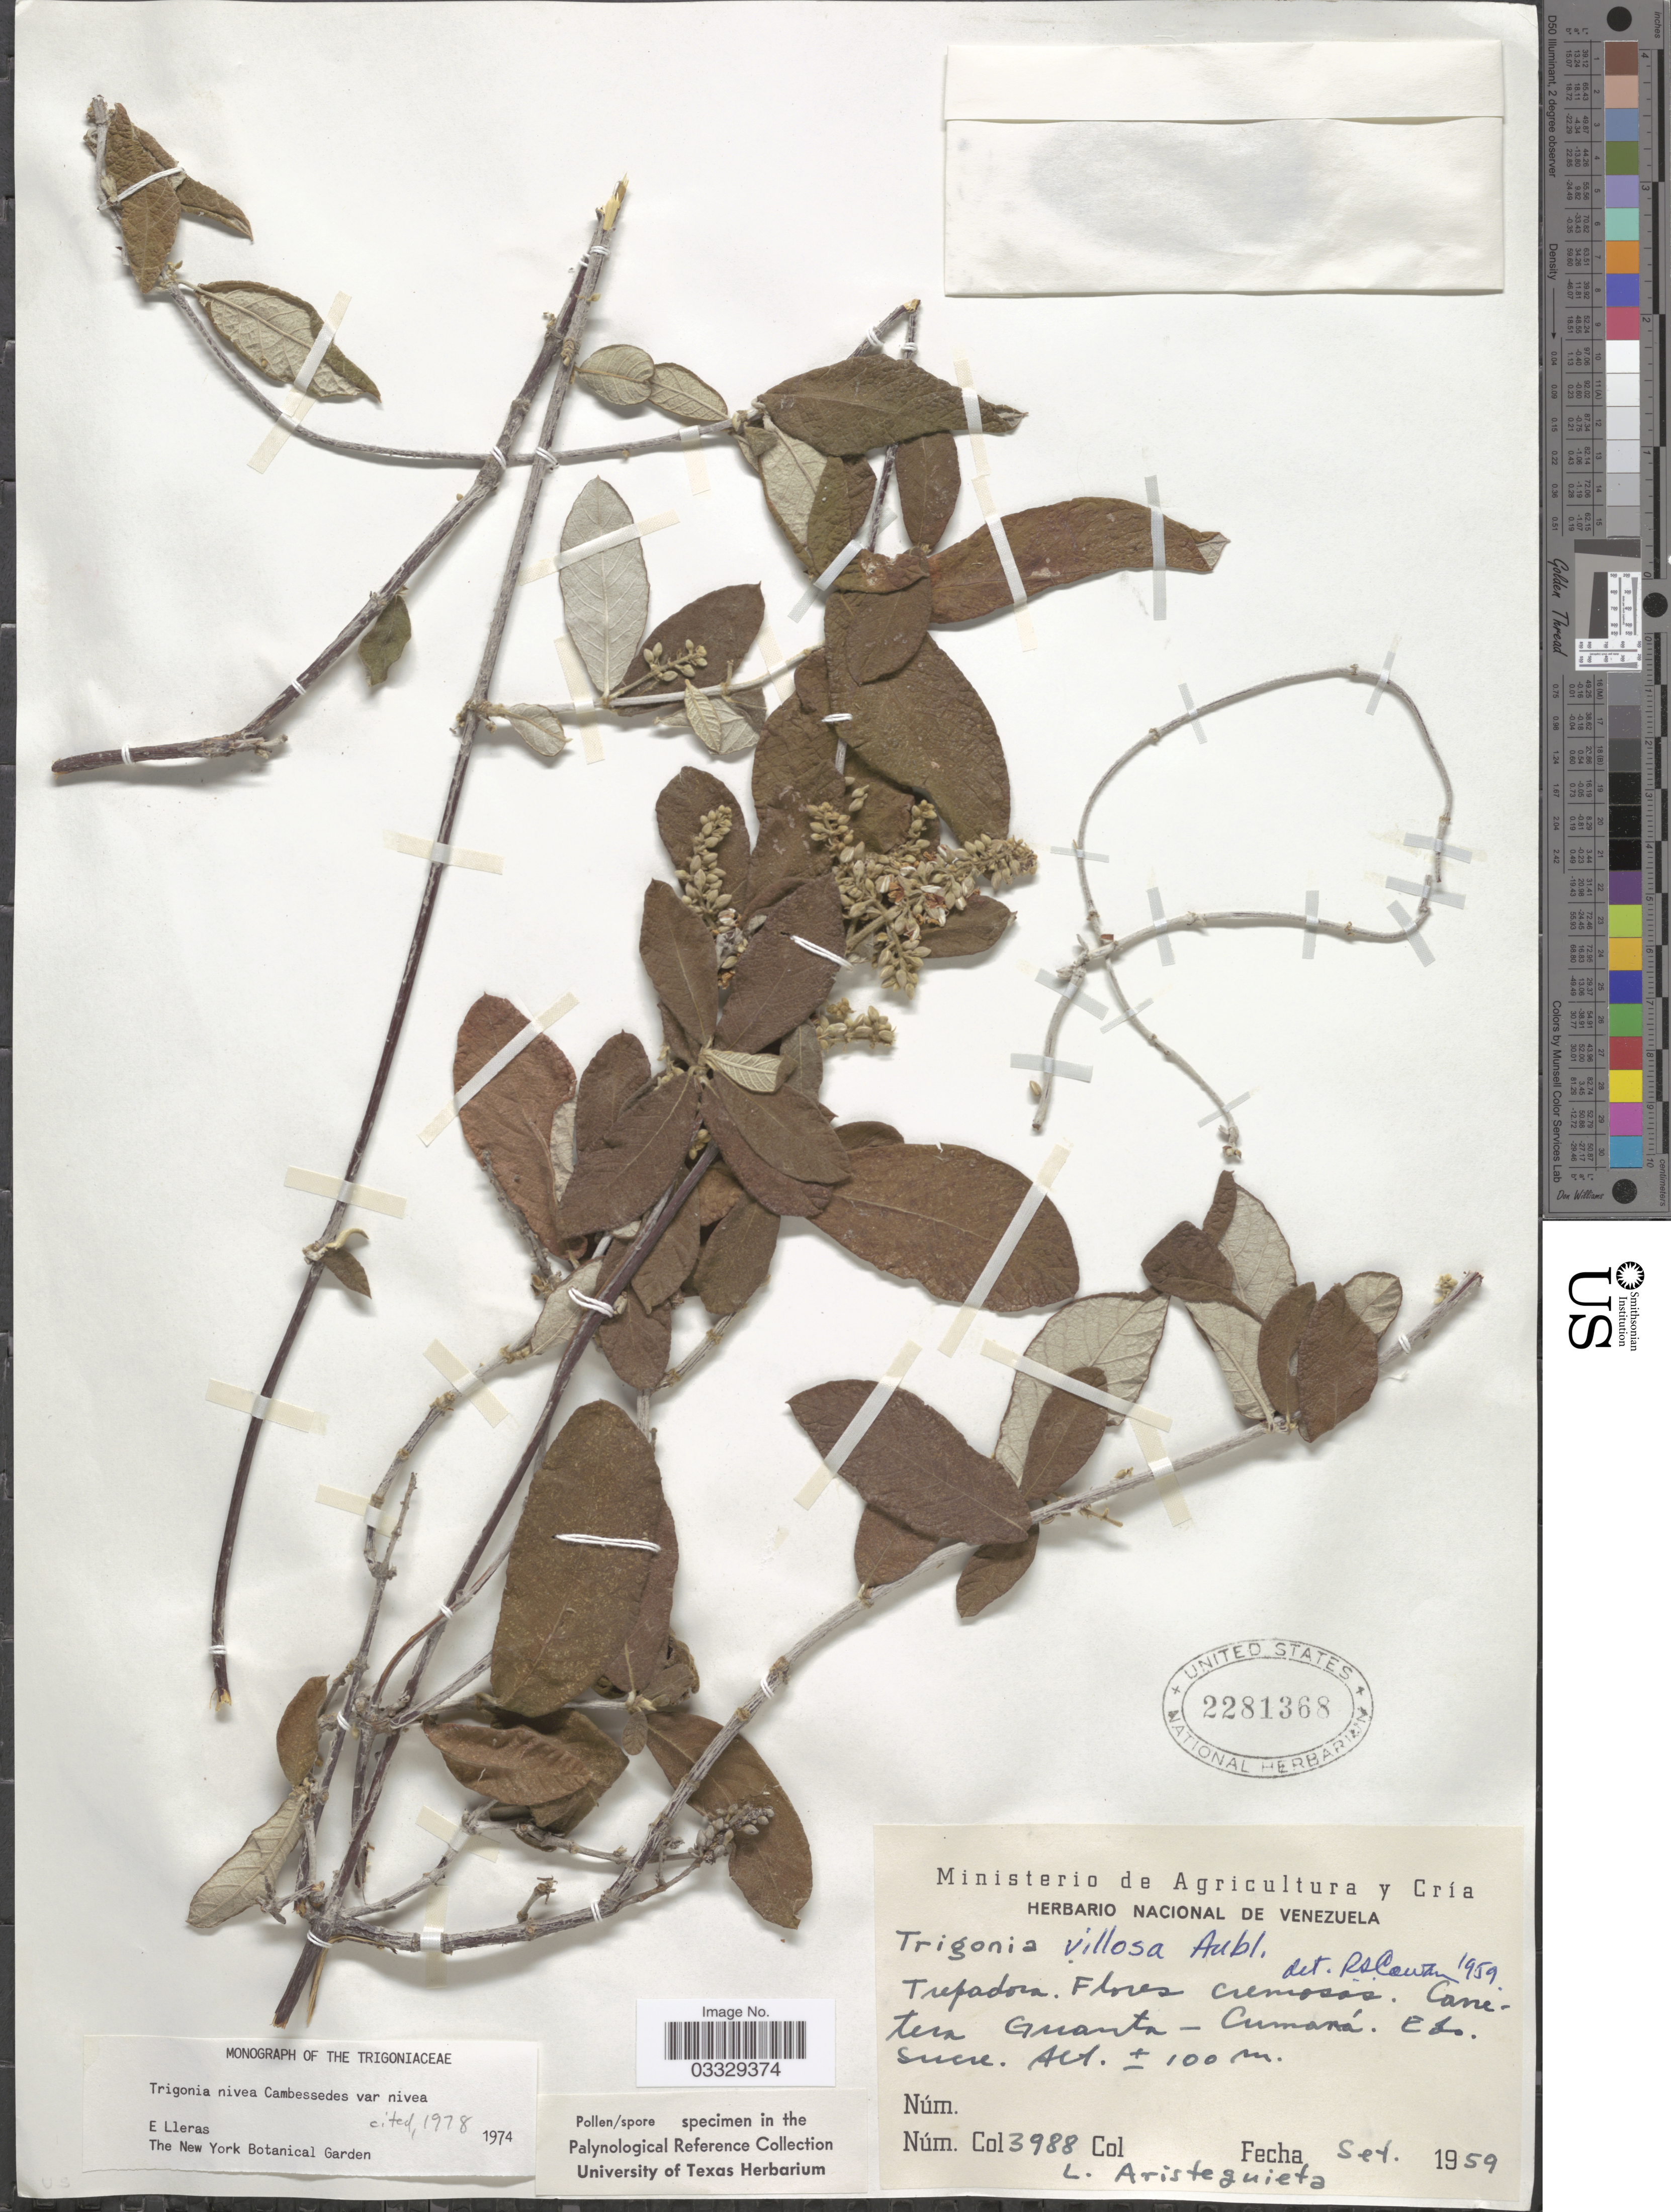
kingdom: Plantae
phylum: Tracheophyta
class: Magnoliopsida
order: Malpighiales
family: Trigoniaceae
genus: Trigonia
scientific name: Trigonia nivea var. nivea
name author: Cambess.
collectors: L. Aristeguieta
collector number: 3988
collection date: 1959-09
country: Venezuela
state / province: Sucre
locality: Carretera Guanta - Cumaná.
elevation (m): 100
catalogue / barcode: US 2281368